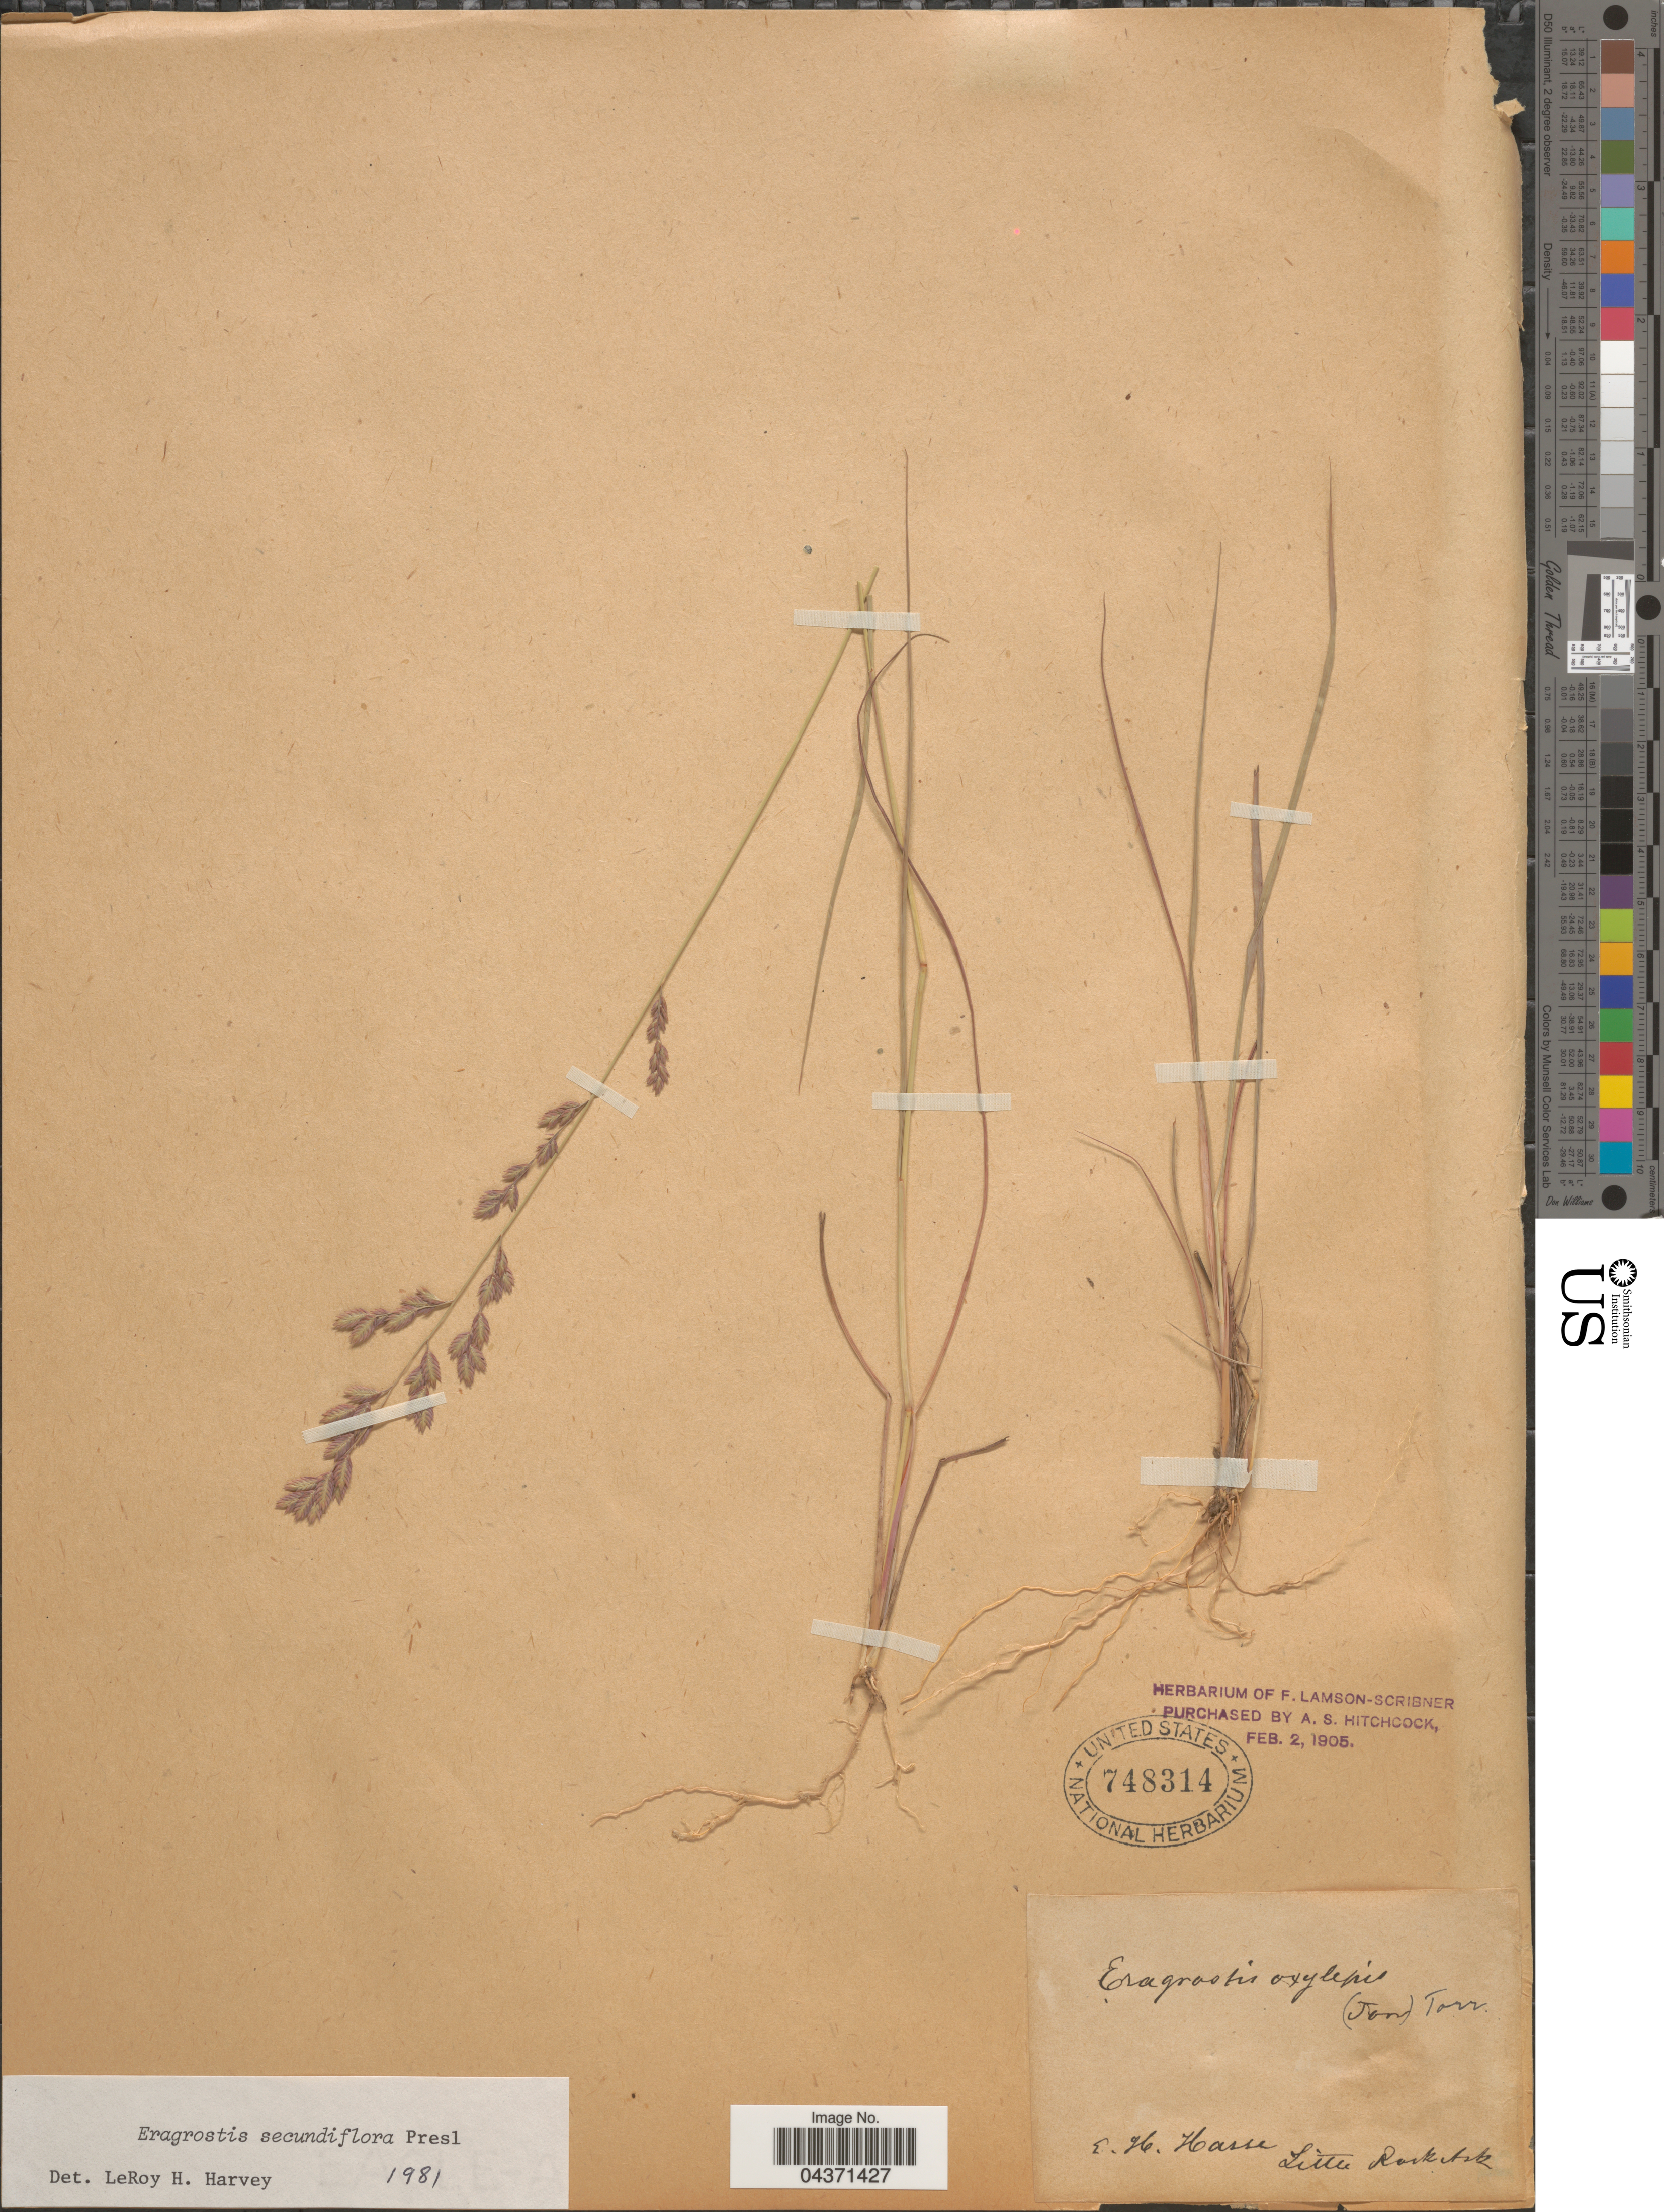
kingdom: Plantae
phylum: Tracheophyta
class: Liliopsida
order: Poales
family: Poaceae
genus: Eragrostis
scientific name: Eragrostis secundiflora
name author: J. Presl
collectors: H. E. Hasse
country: United States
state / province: Arkansas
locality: Little Rock.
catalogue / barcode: US 748314